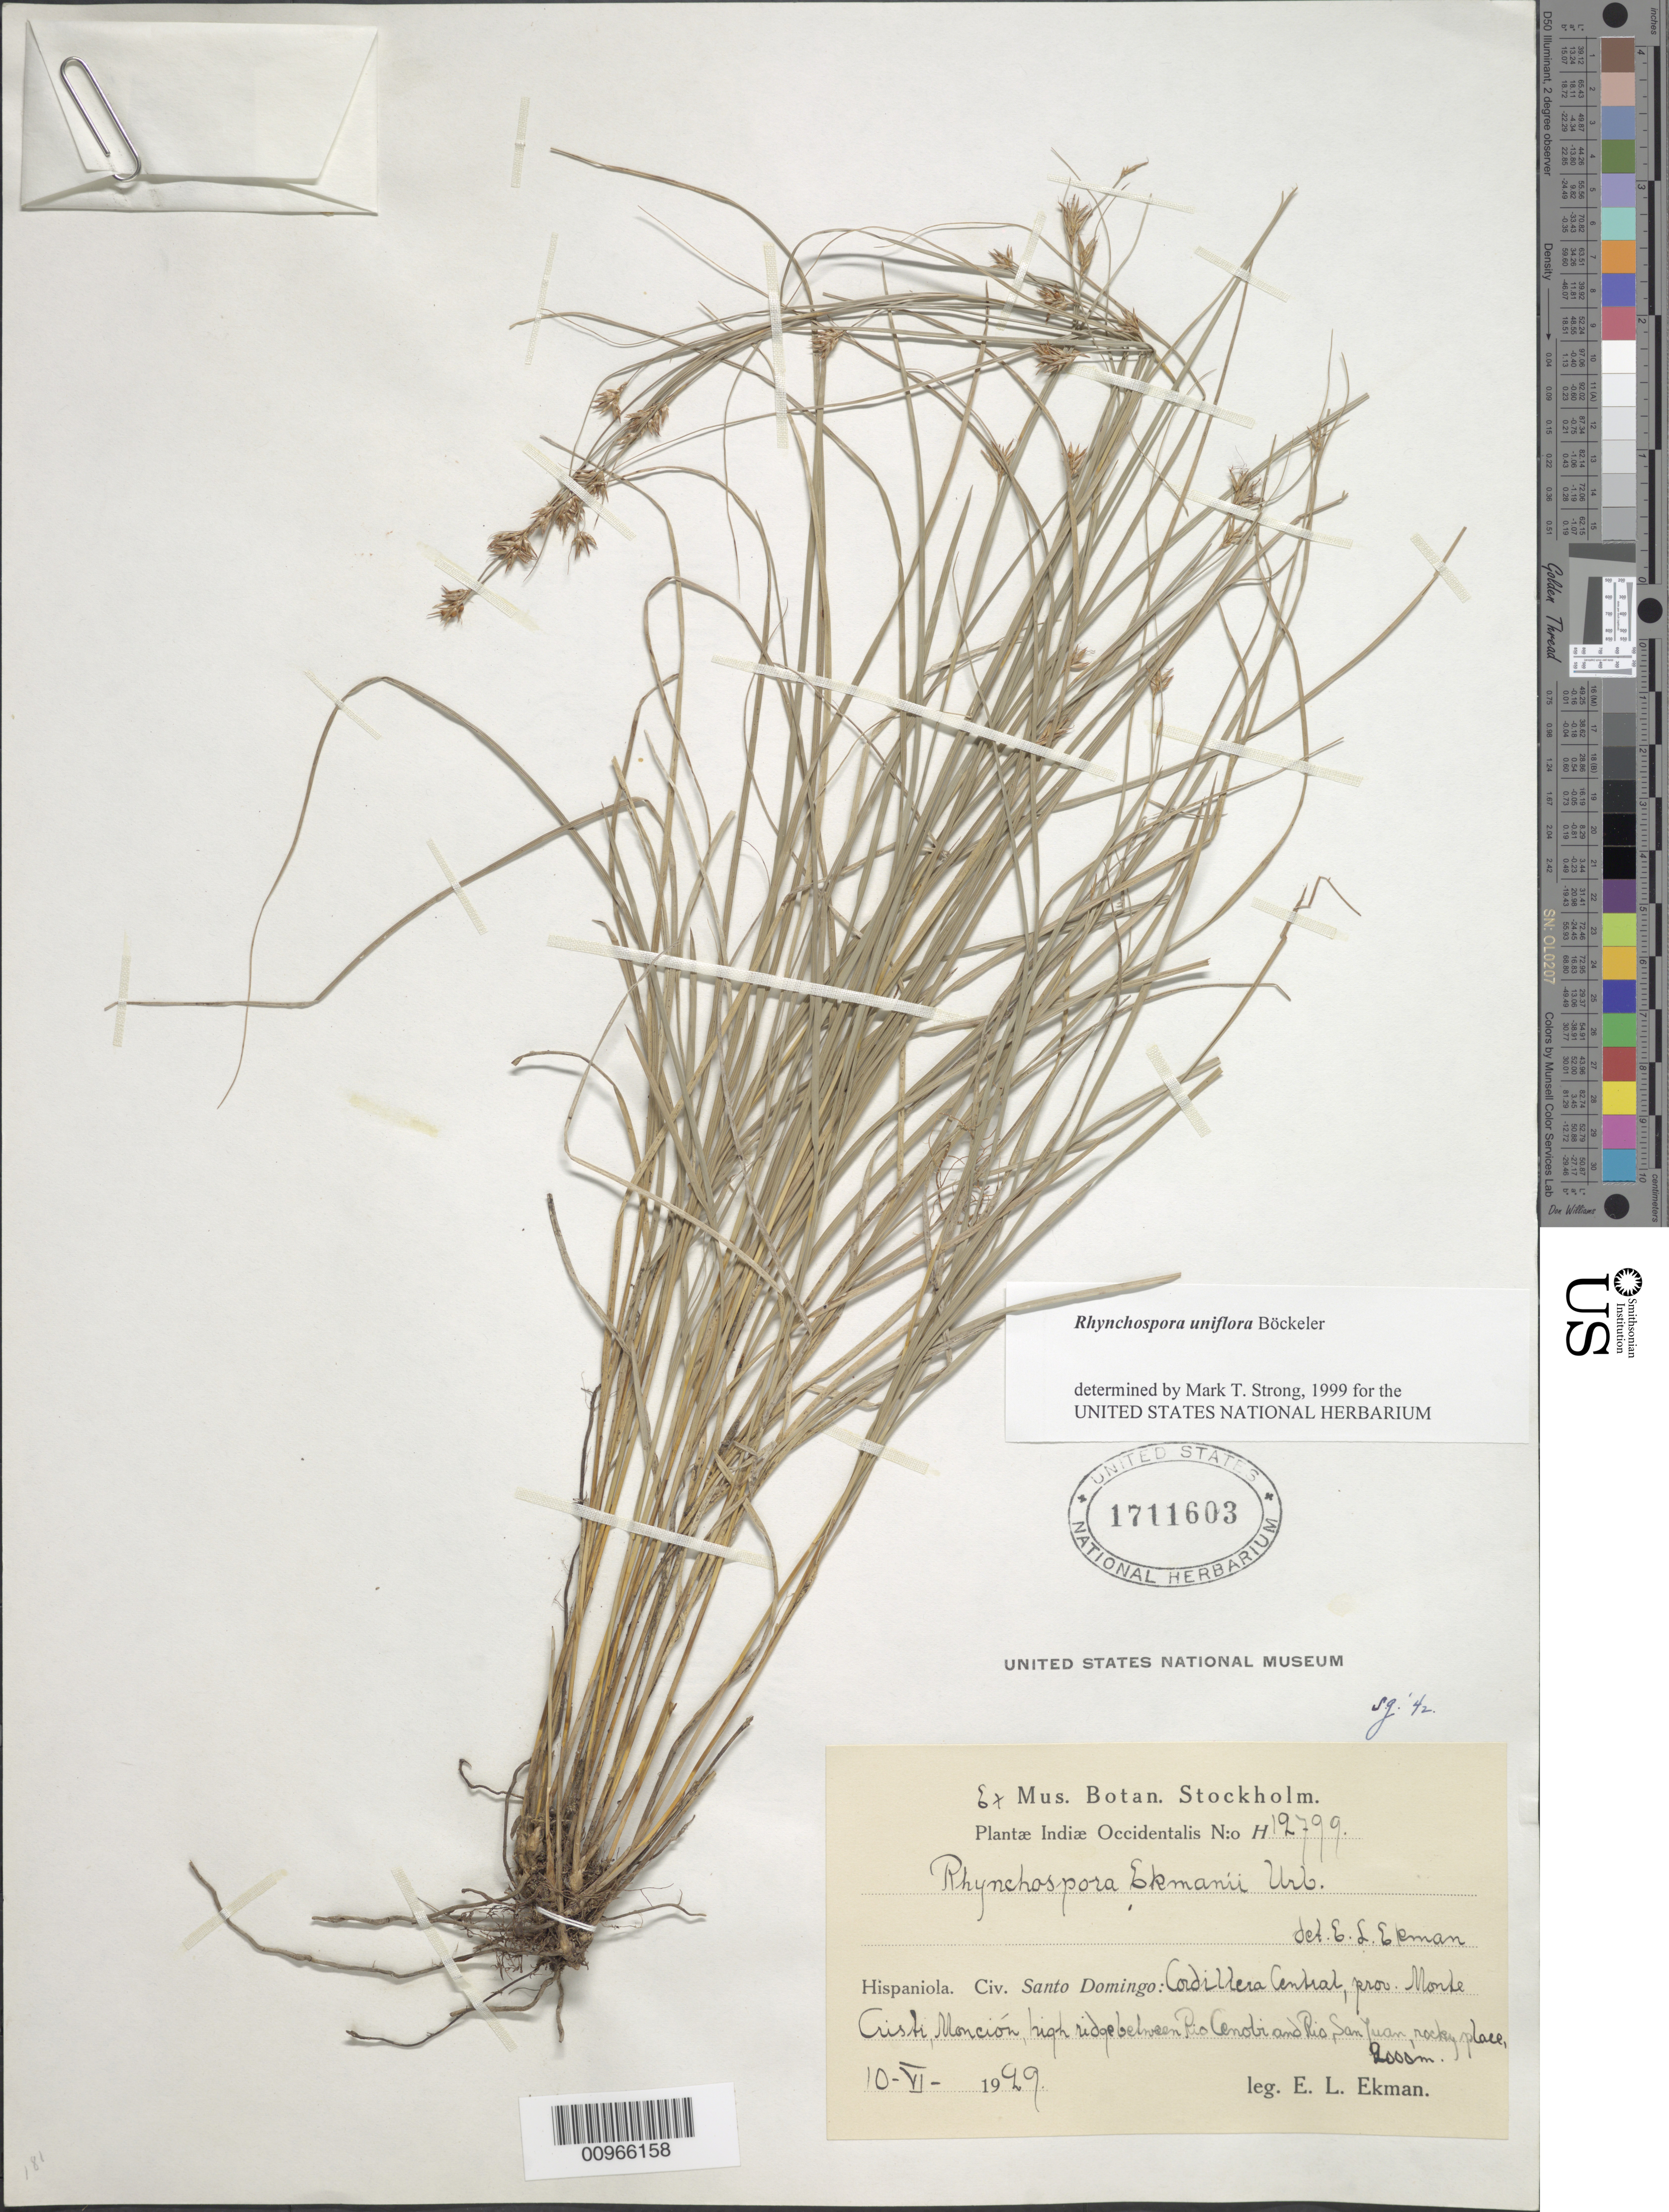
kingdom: Plantae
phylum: Tracheophyta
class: Liliopsida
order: Poales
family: Cyperaceae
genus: Rhynchospora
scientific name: Rhynchospora uniflora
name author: Boeckeler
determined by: Strong, M. T., (US), Smithsonian Institution - National Museum of Natural History (UNITED STATES)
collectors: E. L. Ekman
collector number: H 12799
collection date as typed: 10 Jun 1929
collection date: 1929-06-10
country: Dominican Republic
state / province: Monte Cristi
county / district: Monción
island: Hispaniola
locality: Cordillera Central, high ridge between Rio Cenobí and Rio San Juan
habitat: Rocky place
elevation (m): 2000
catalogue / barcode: US 1711603